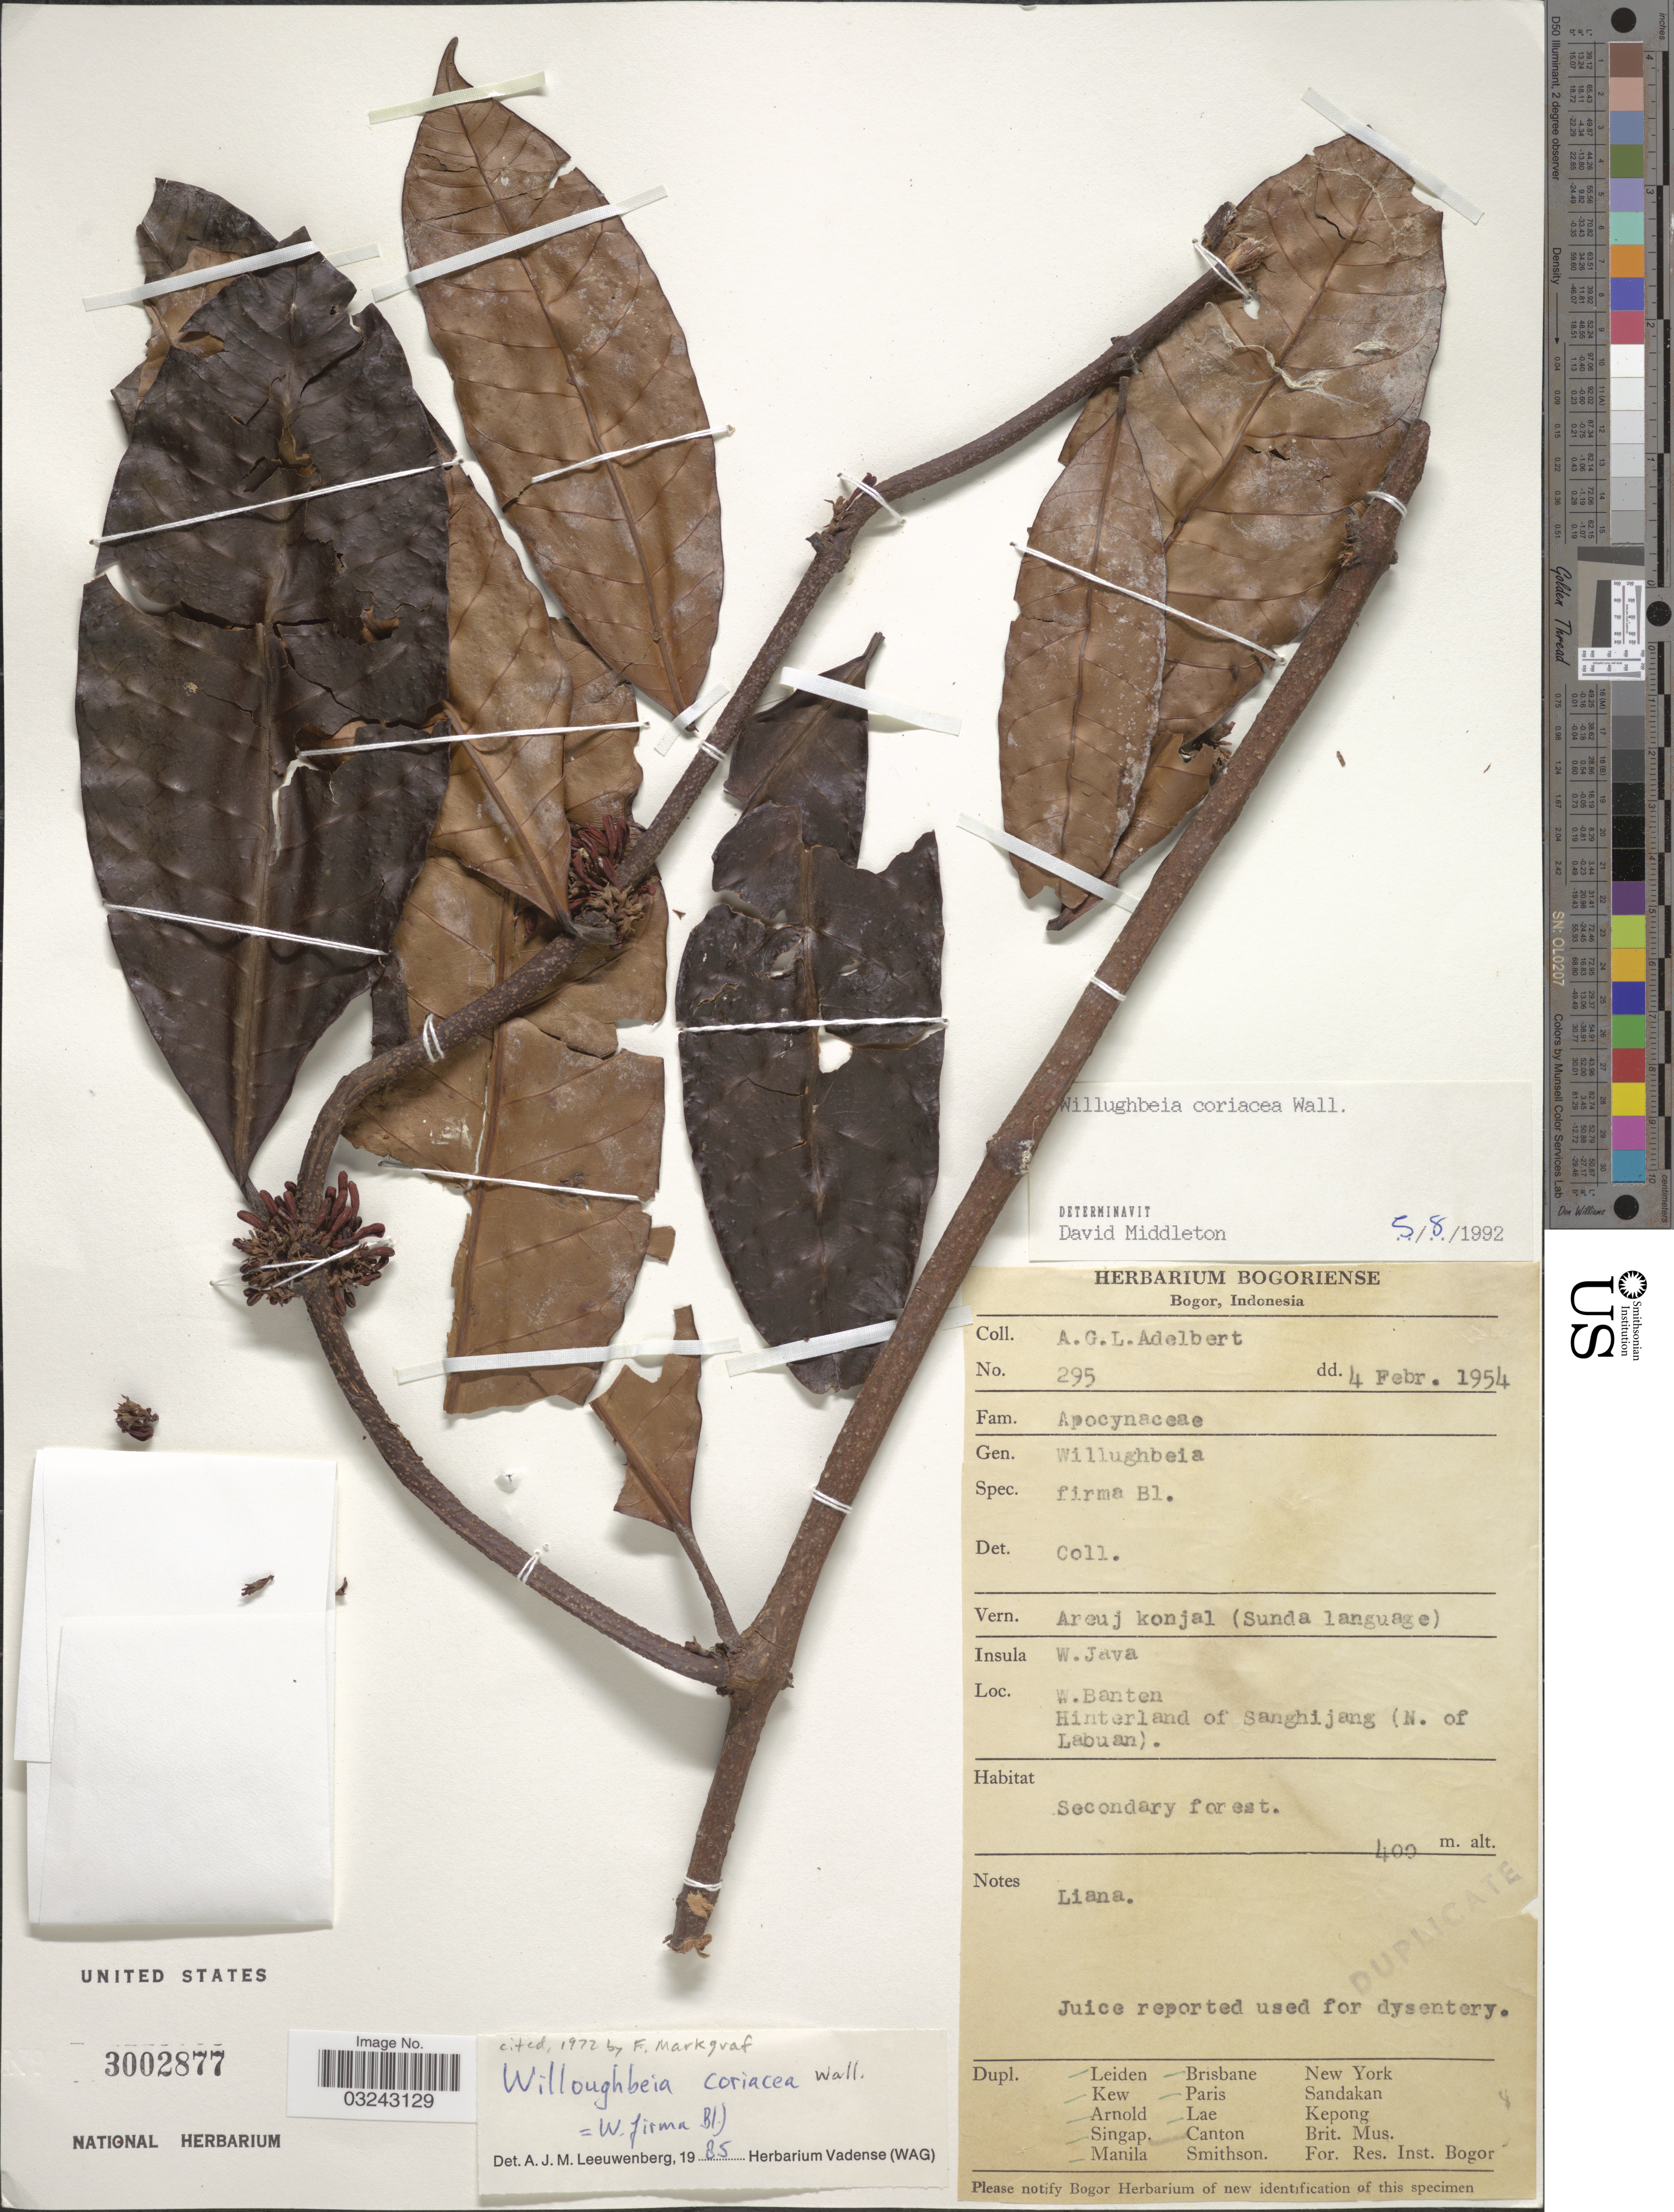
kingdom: Plantae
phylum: Tracheophyta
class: Magnoliopsida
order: Gentianales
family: Apocynaceae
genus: Willughbeia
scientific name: Willughbeia coriacea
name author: Wall.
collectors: A. G. L. Adelbert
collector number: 295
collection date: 1954-02-04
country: Indonesia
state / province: Java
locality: Insula W. Java, W. Banten, Hinterland of Sanghijang (N. of Labuan).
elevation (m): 400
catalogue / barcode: US 3002877